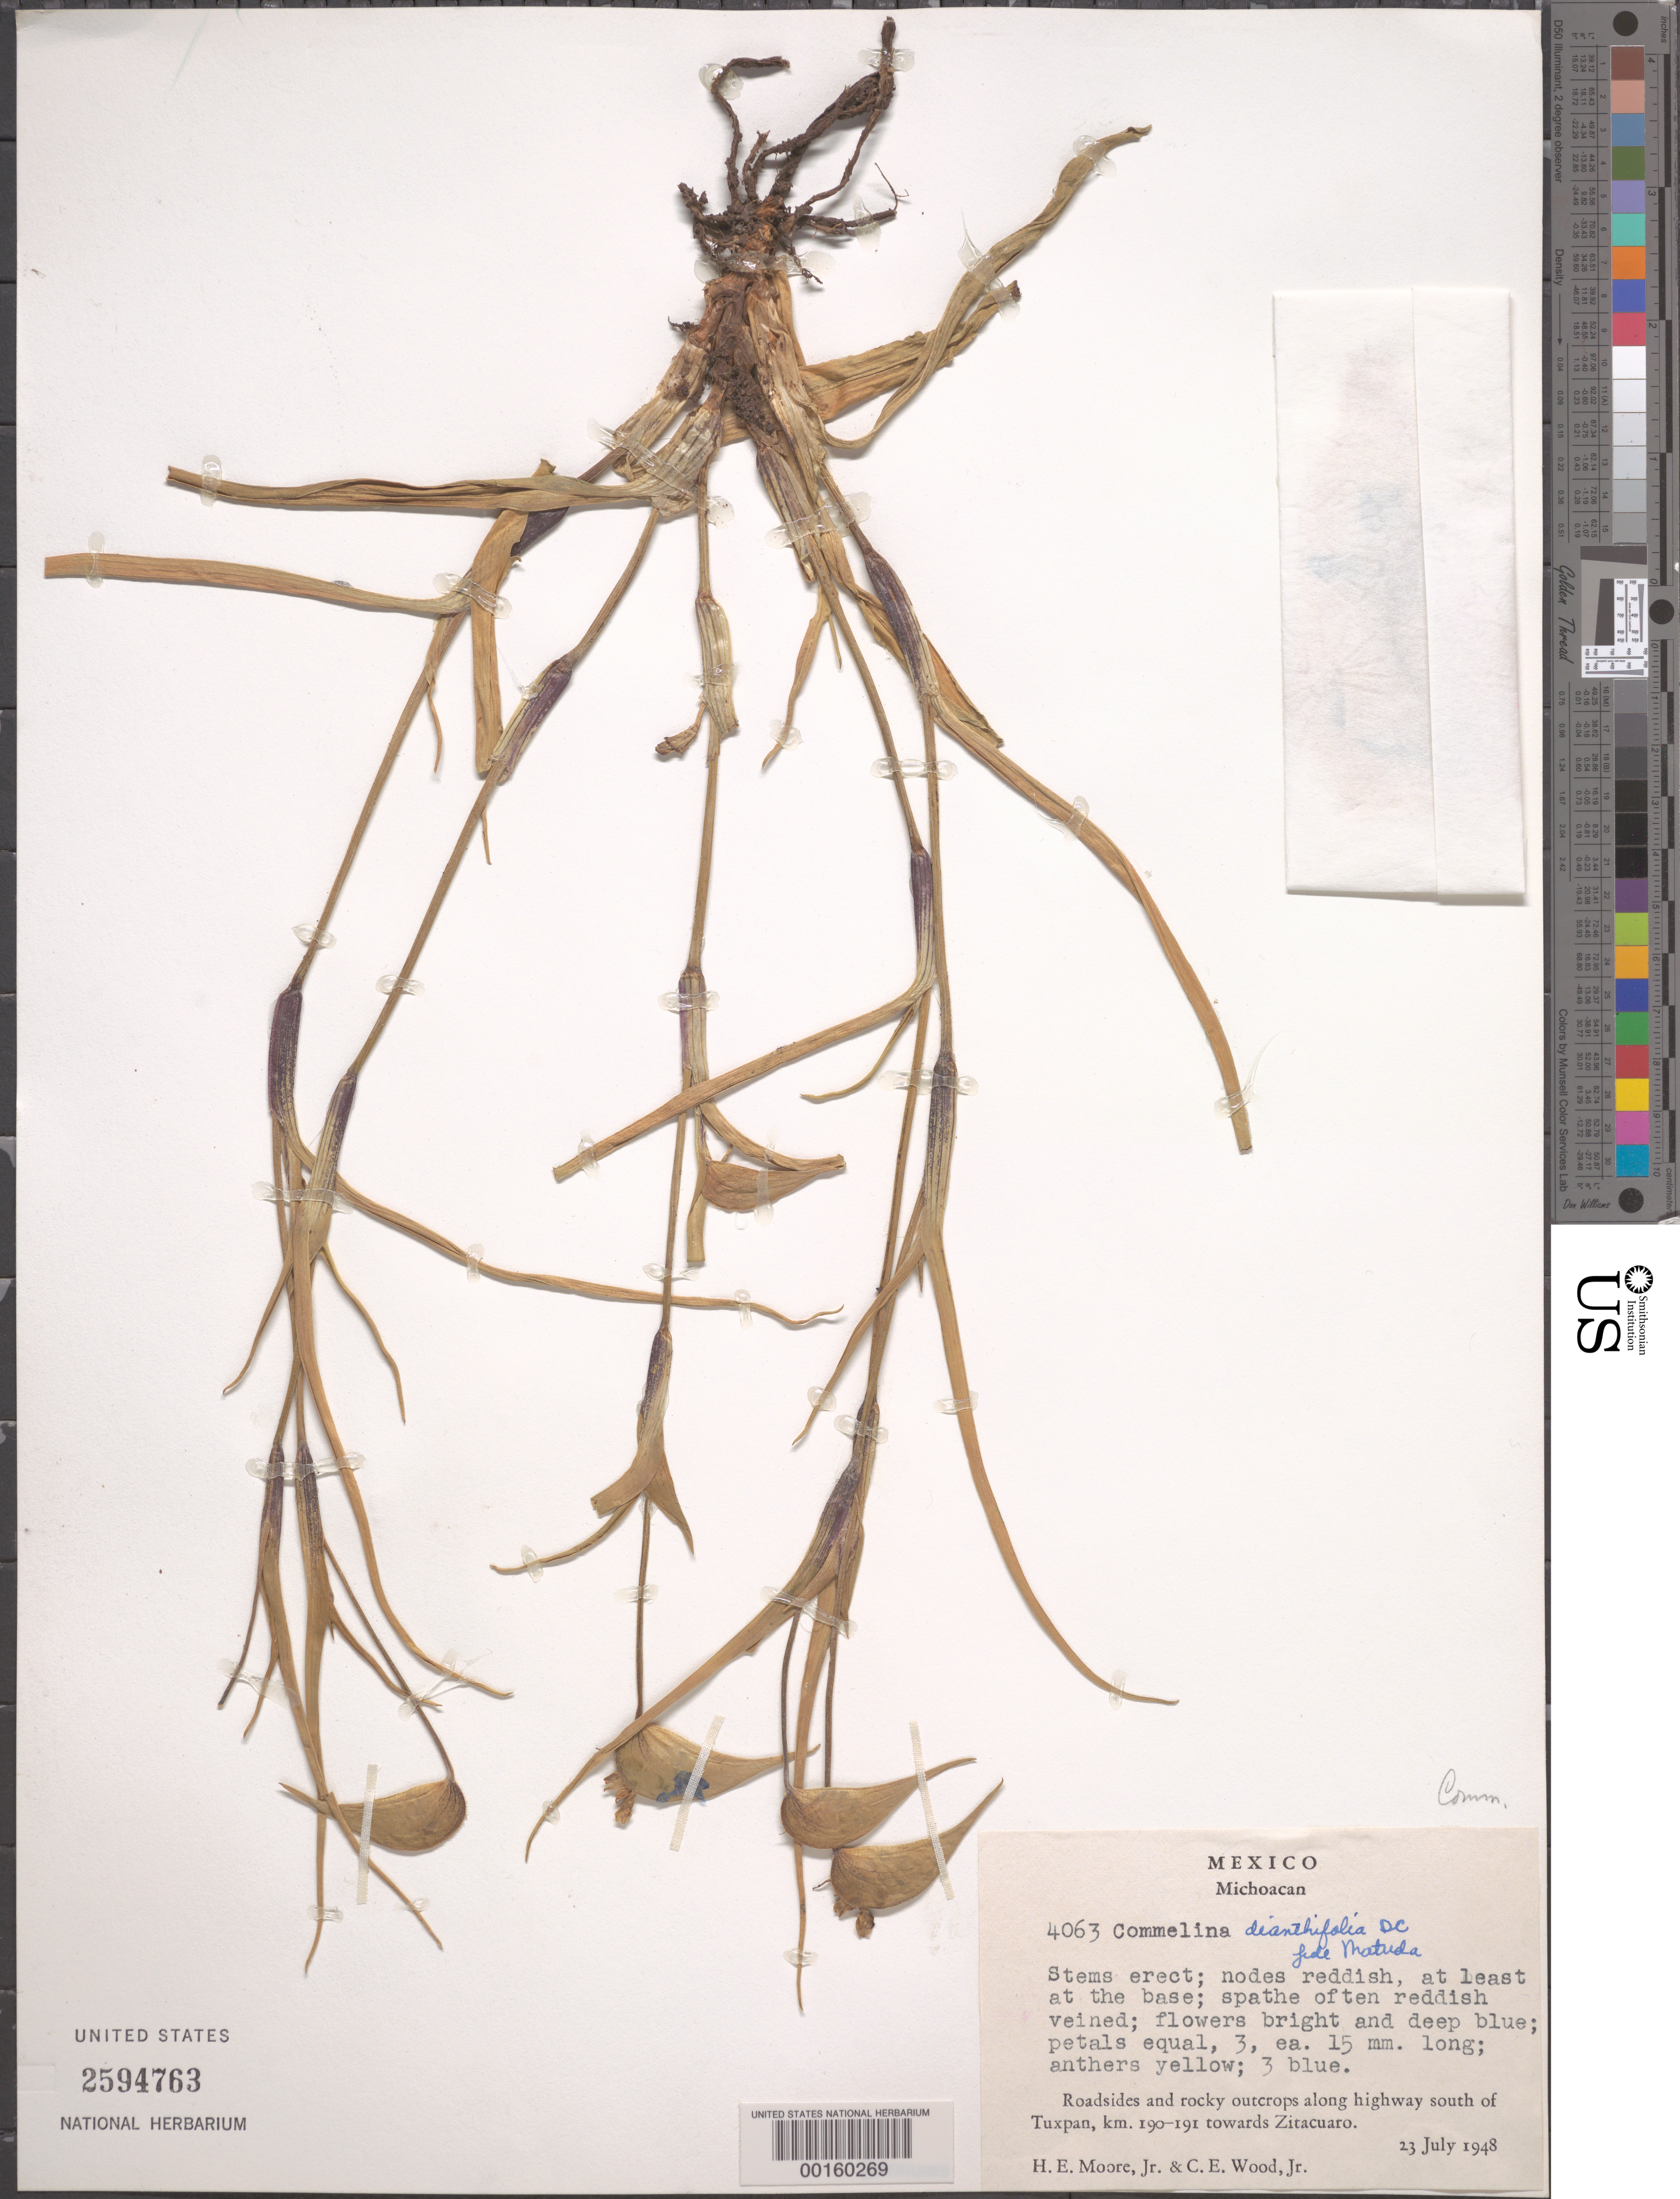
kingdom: Plantae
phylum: Tracheophyta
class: Liliopsida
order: Commelinales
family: Commelinaceae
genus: Commelina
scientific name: Commelina dianthifolia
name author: Redouté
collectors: H. E. Moore & C. E. Wood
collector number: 4063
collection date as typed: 23 Jul 1948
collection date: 1948-07-23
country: Mexico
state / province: Michoacán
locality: Along hwy S of Tuxpan, km 190-191 towards Zitacuaro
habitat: Roadside and rocky outcrops.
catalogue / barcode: US 2594763